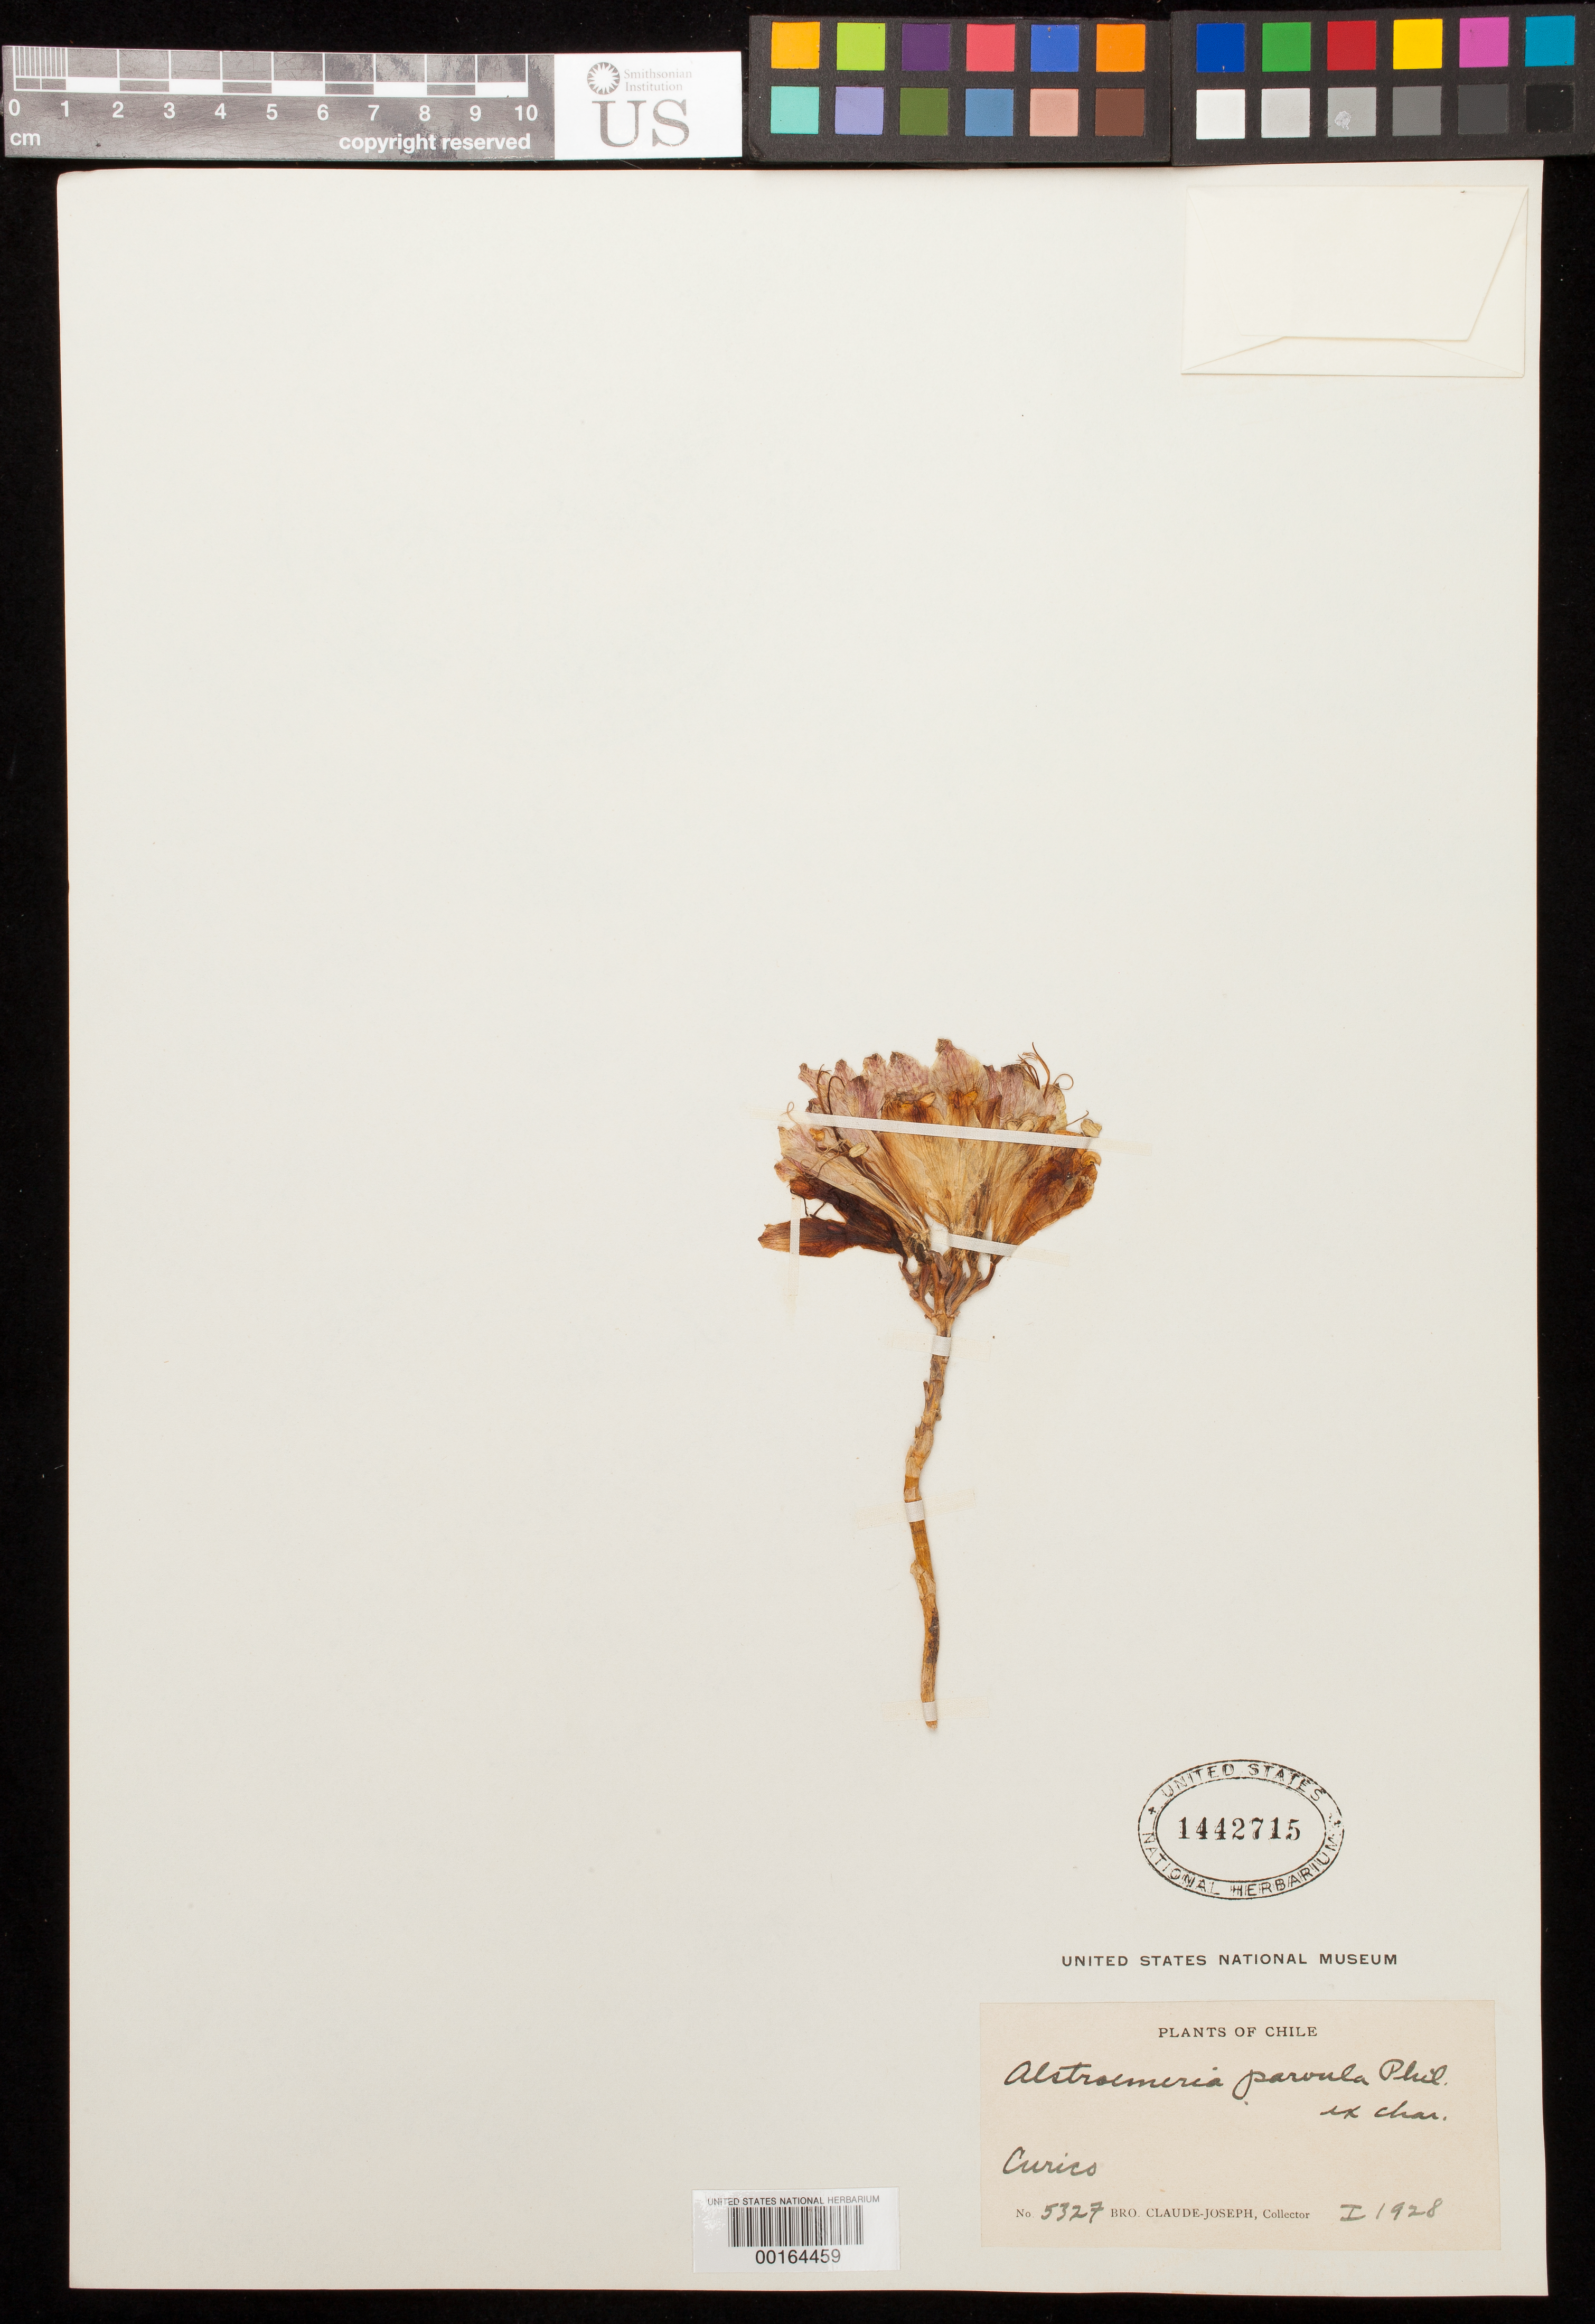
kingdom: Plantae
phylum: Tracheophyta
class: Liliopsida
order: Liliales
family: Alstroemeriaceae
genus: Alstroemeria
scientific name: Alstroemeria parvula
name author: Phil.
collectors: Bro. Claude-Joseph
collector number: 5327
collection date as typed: Jan 1928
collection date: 1928-01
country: Chile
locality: Curico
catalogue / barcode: US 1442715